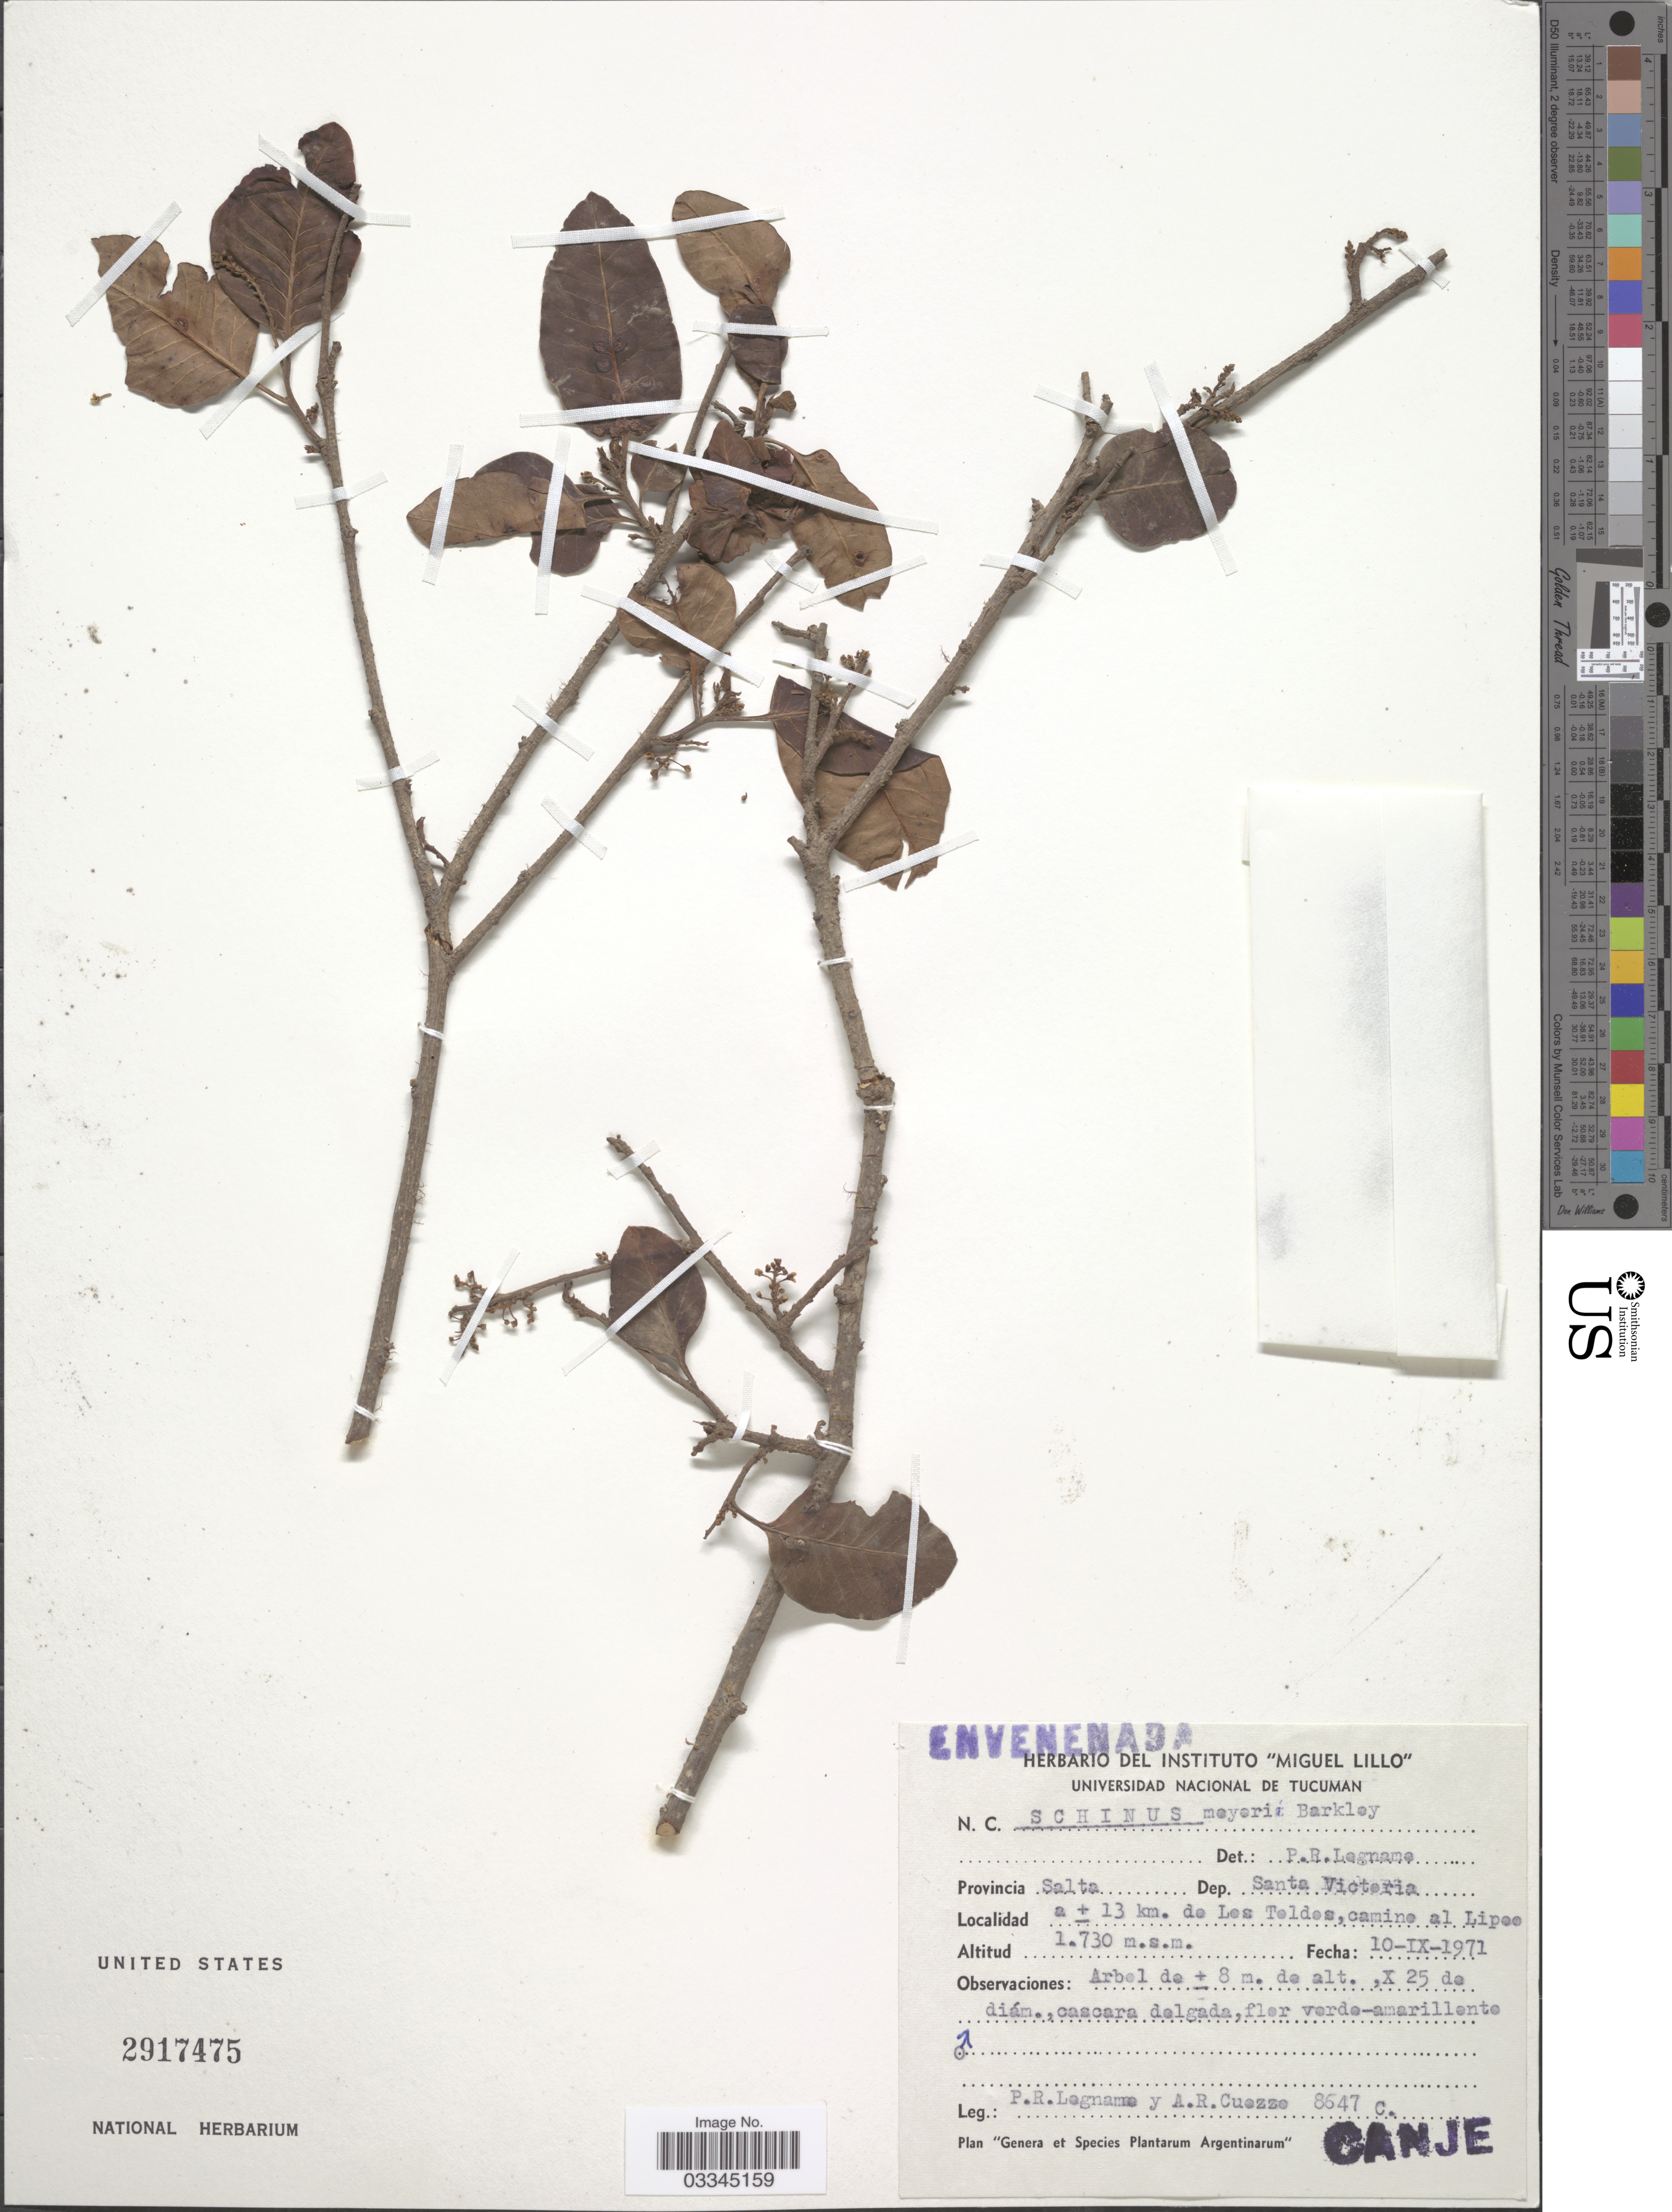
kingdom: Plantae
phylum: Tracheophyta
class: Magnoliopsida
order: Sapindales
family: Anacardiaceae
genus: Schinus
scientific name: Schinus meyeri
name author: F.A. Barkley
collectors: P. R. Legname & R. Cuezzo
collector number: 8647C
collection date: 1971-09-10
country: Argentina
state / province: Salta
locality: Dep. Santa Victoria, a ± 13 km. de Los Toldos, camino al Lipeo.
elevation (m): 1730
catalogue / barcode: US 2917475